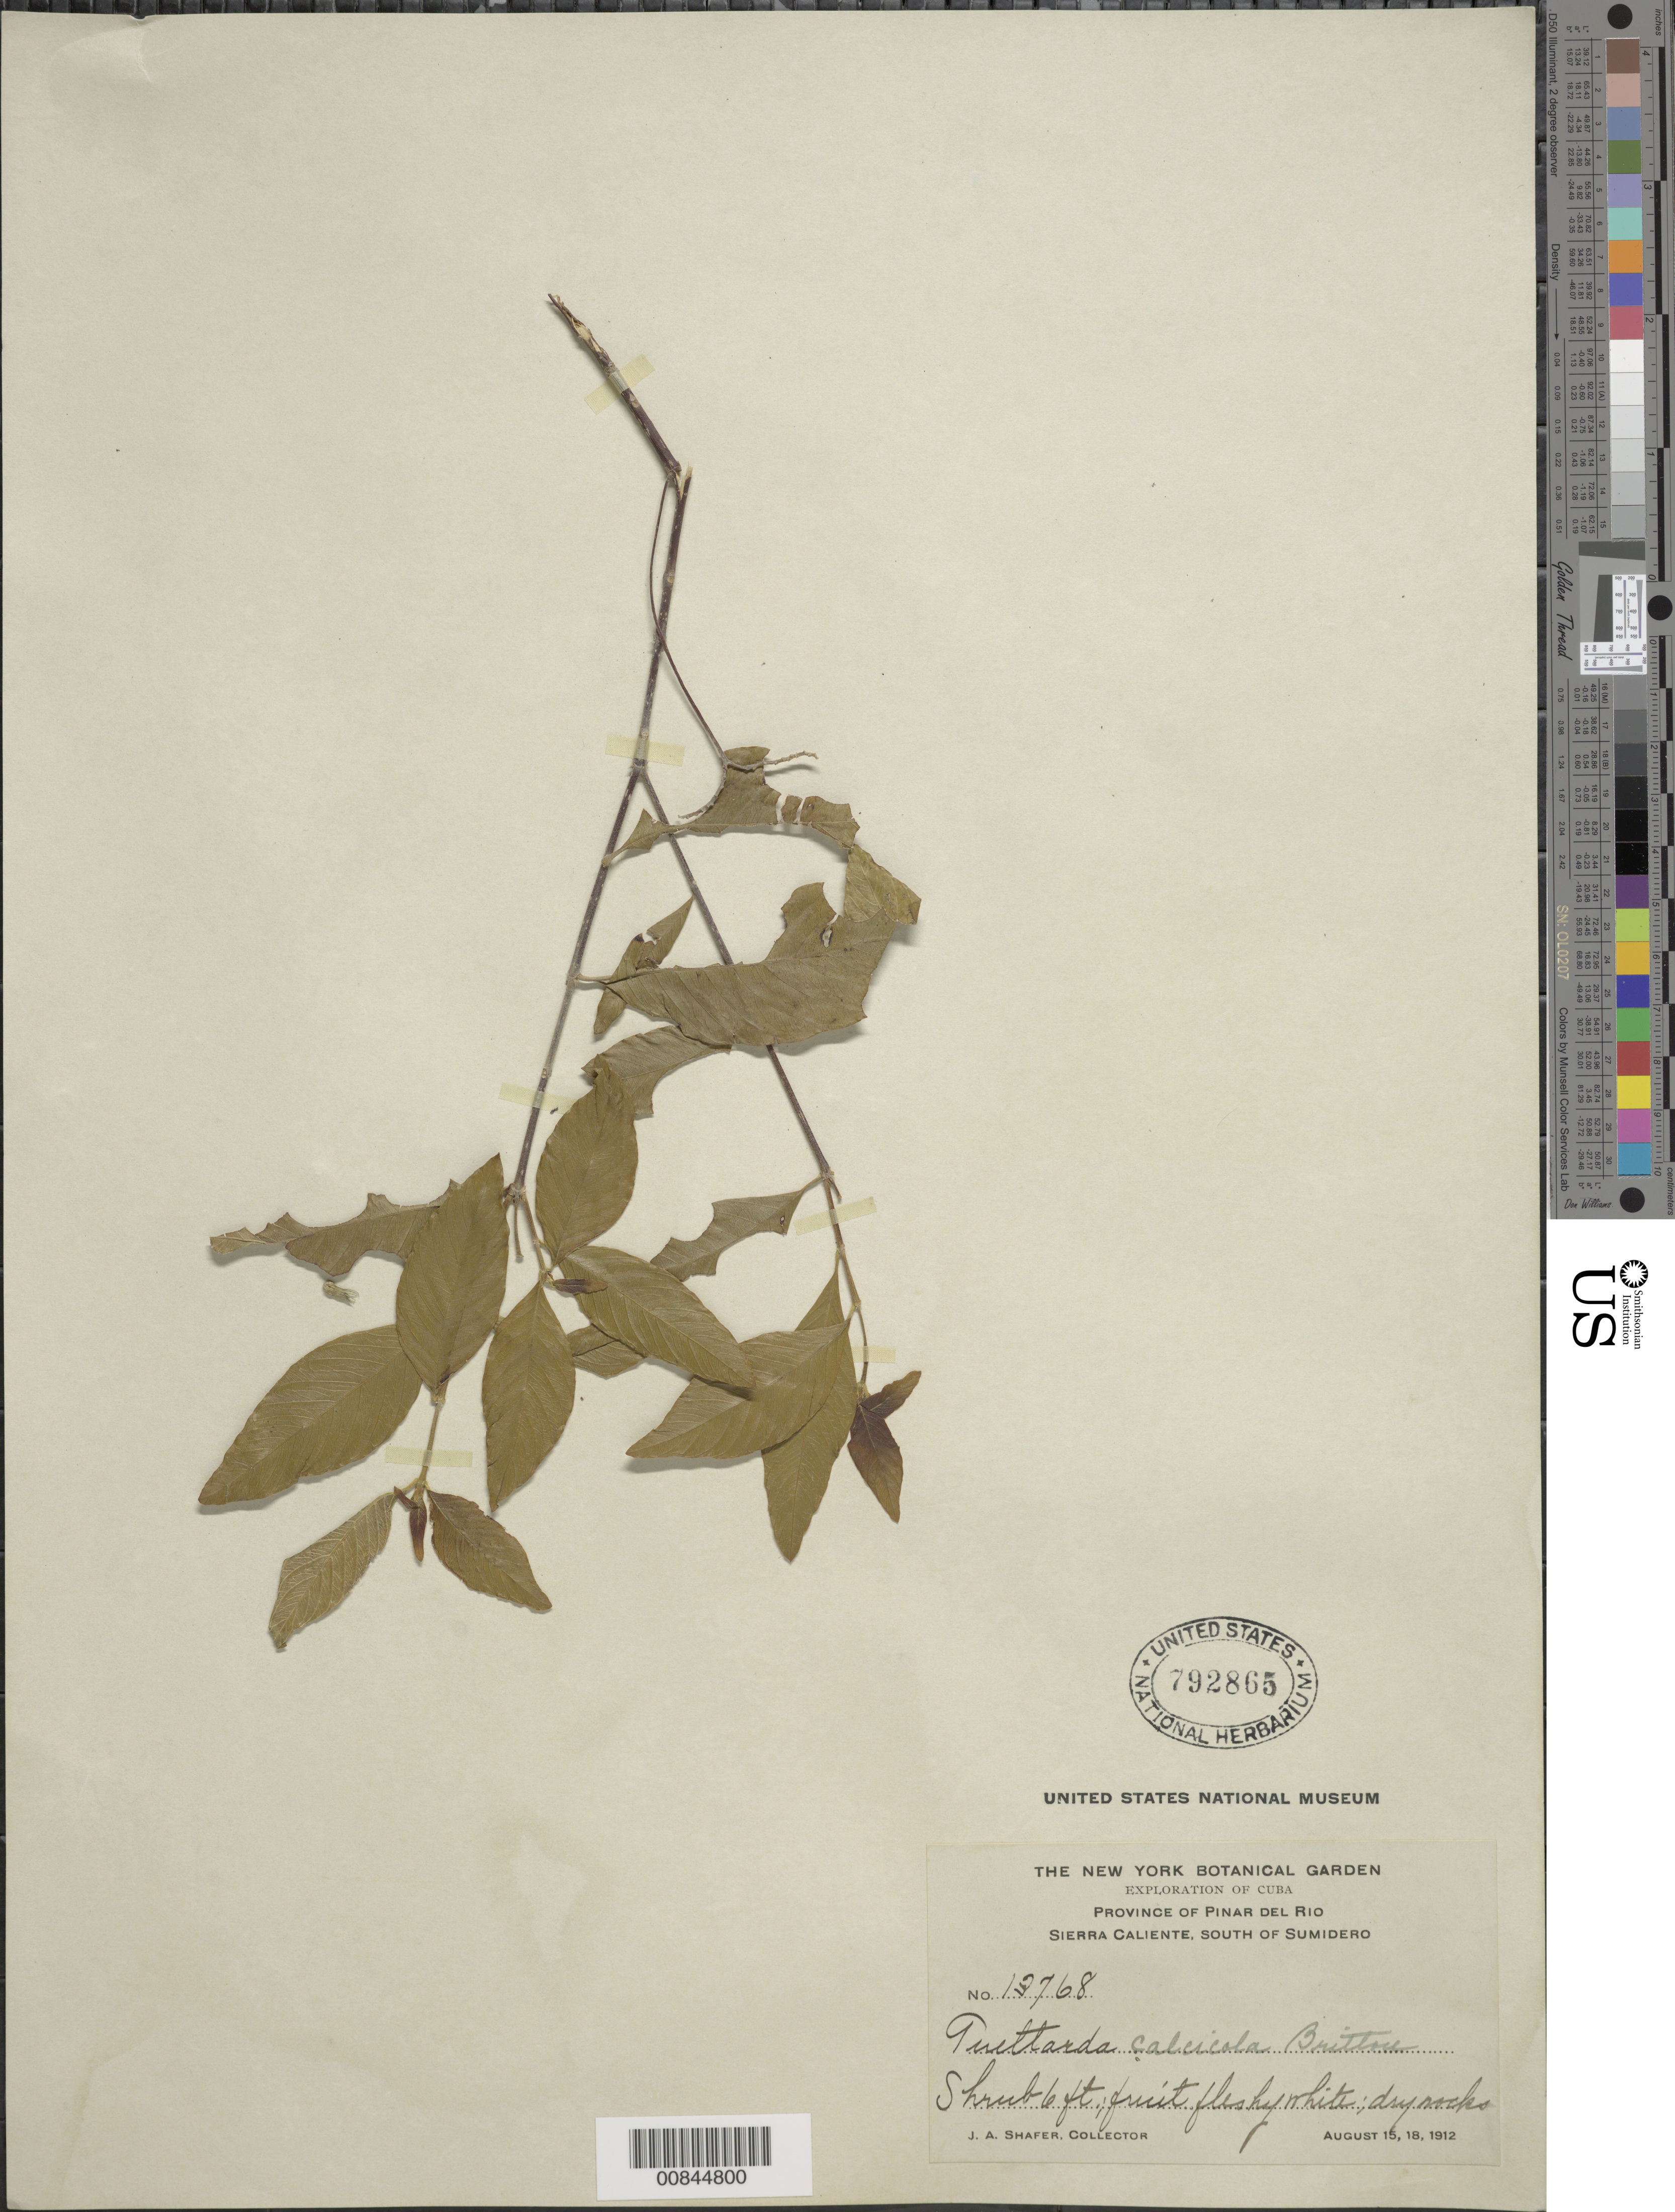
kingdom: Plantae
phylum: Tracheophyta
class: Magnoliopsida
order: Gentianales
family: Rubiaceae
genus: Guettarda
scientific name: Guettarda calcicola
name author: Britton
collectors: J. A. Shafer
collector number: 13768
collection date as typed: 15 Aug 1912 and 18 Aug 1912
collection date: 1912-08-15,1912-08-18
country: Cuba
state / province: Pinar del Río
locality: Sierra Caliente, south of Sumidero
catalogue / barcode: US 792865